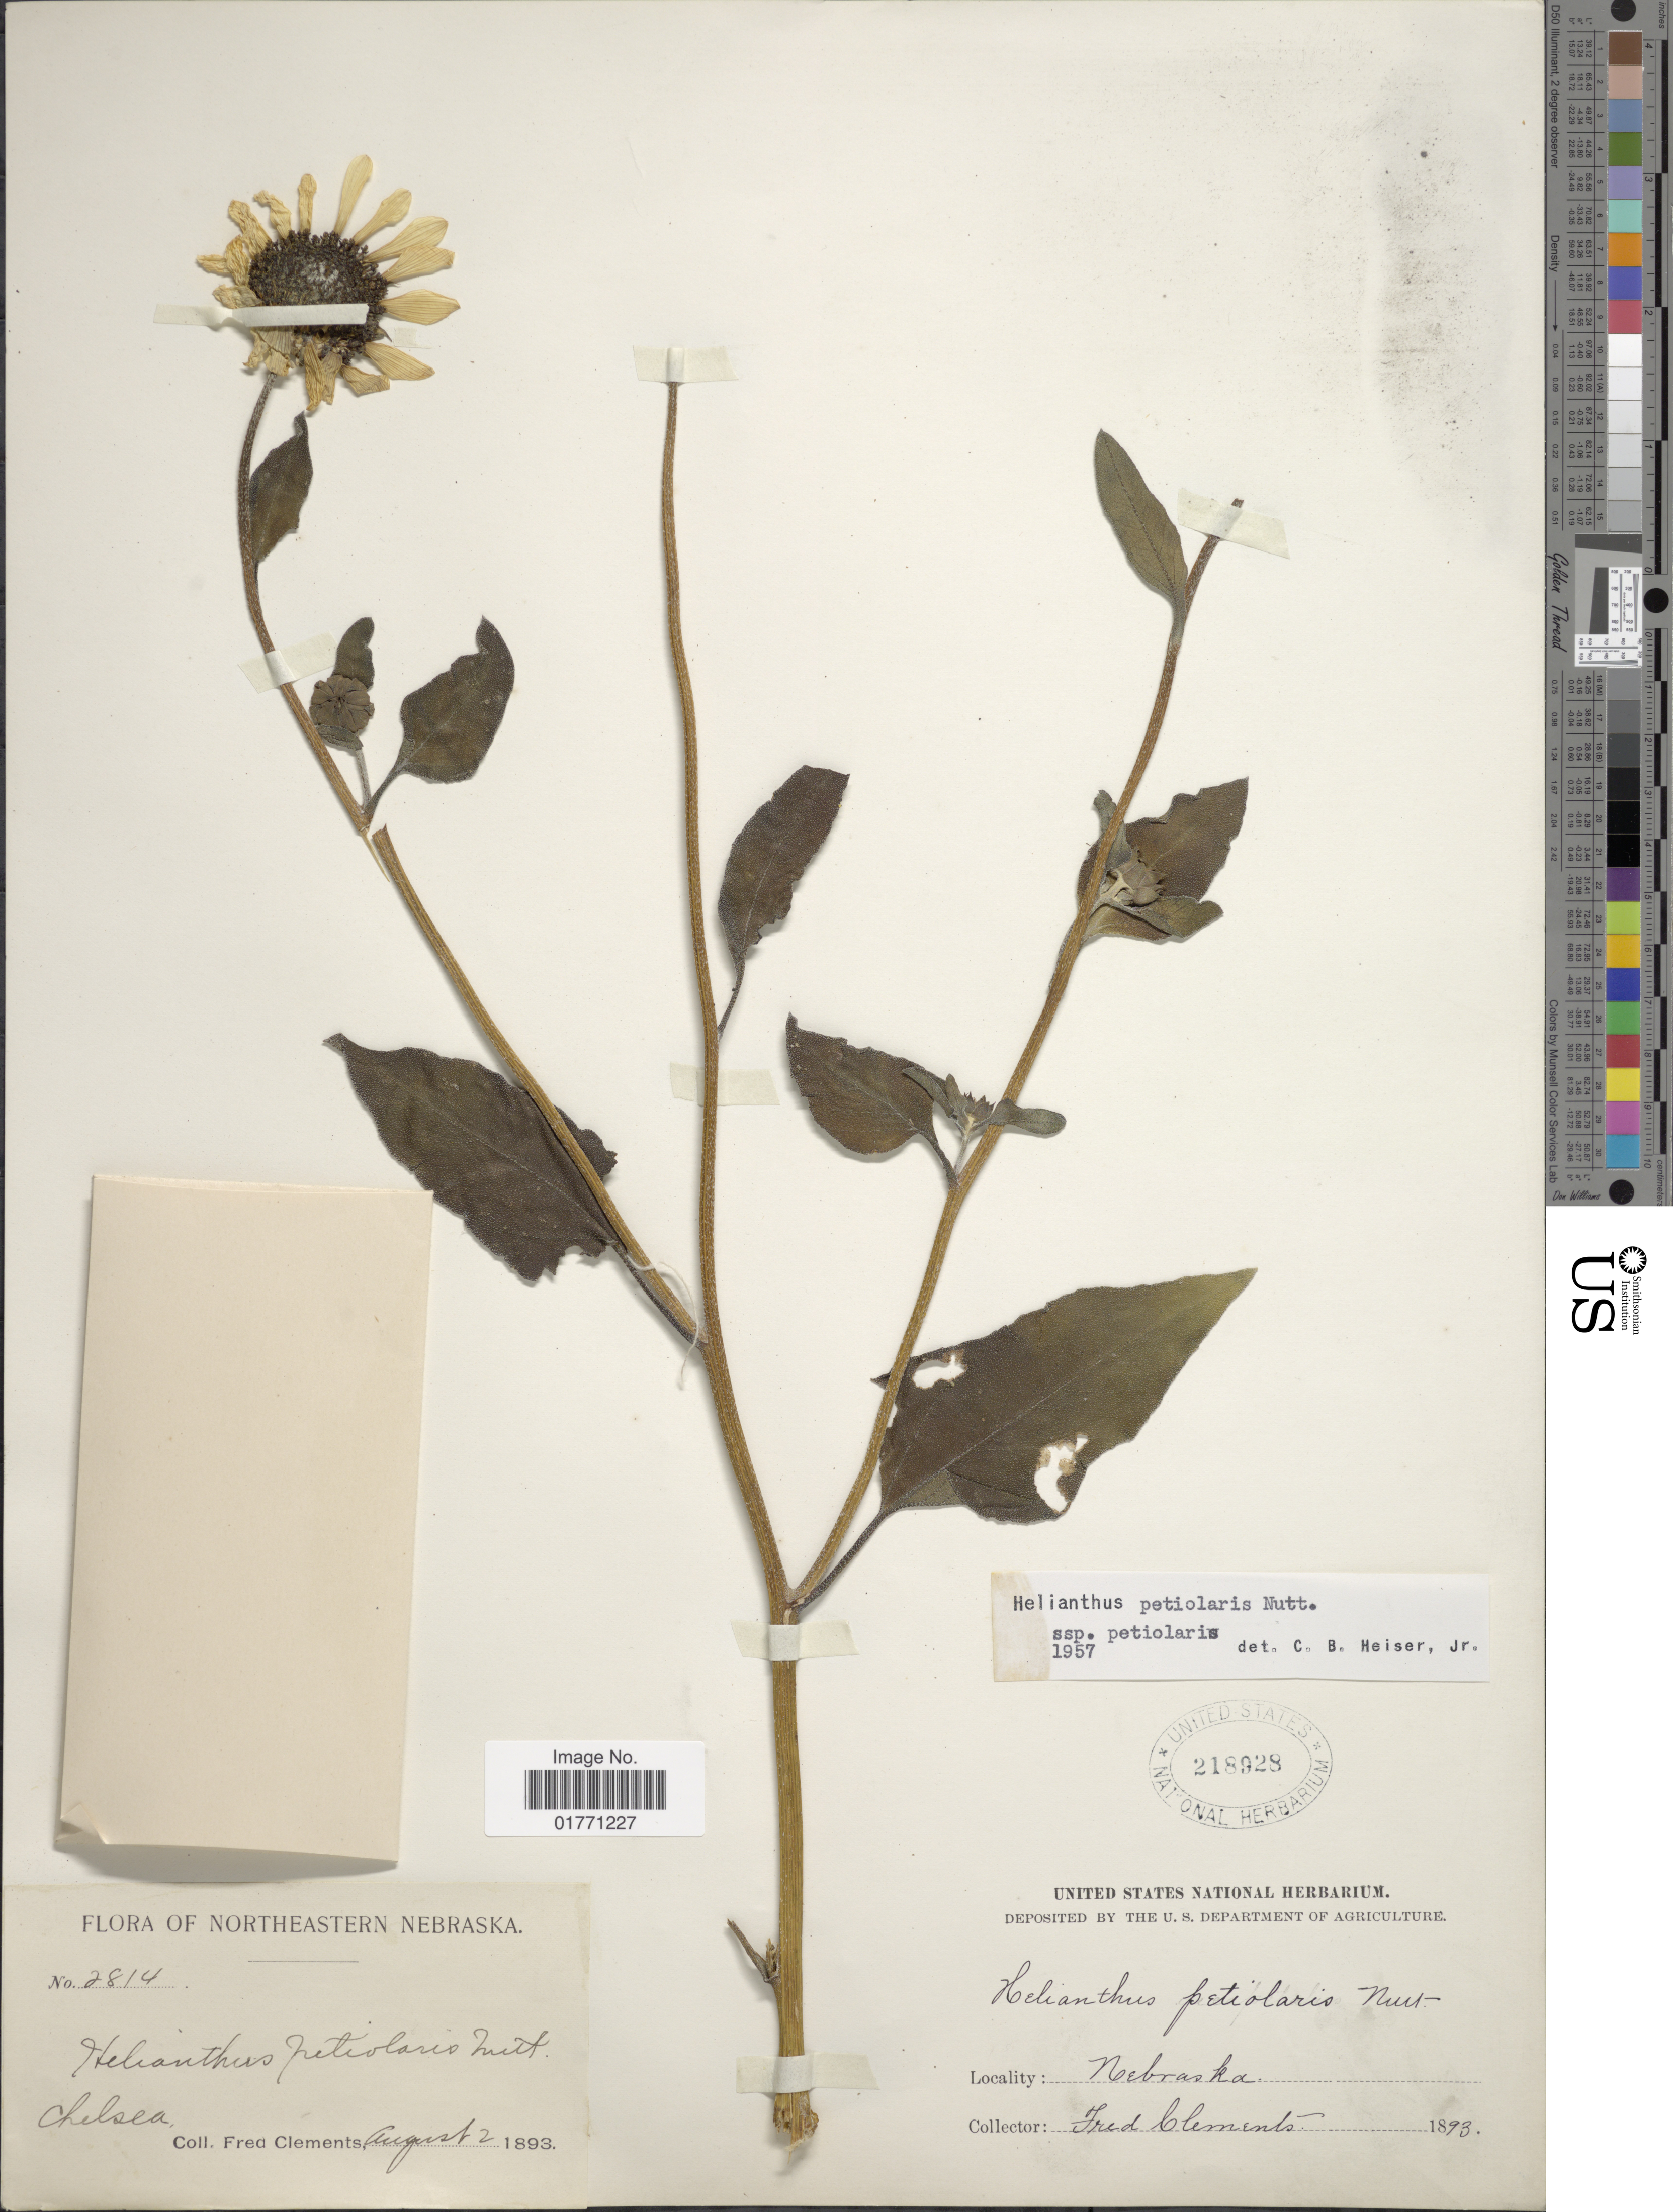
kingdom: Plantae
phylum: Tracheophyta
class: Magnoliopsida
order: Asterales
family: Asteraceae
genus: Helianthus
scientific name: Helianthus petiolaris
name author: Nutt.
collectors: F. Clements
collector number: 2814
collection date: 1893-08-02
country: United States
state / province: Nebraska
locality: Northeastern Nebraska, Chelsea.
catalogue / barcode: US 218928